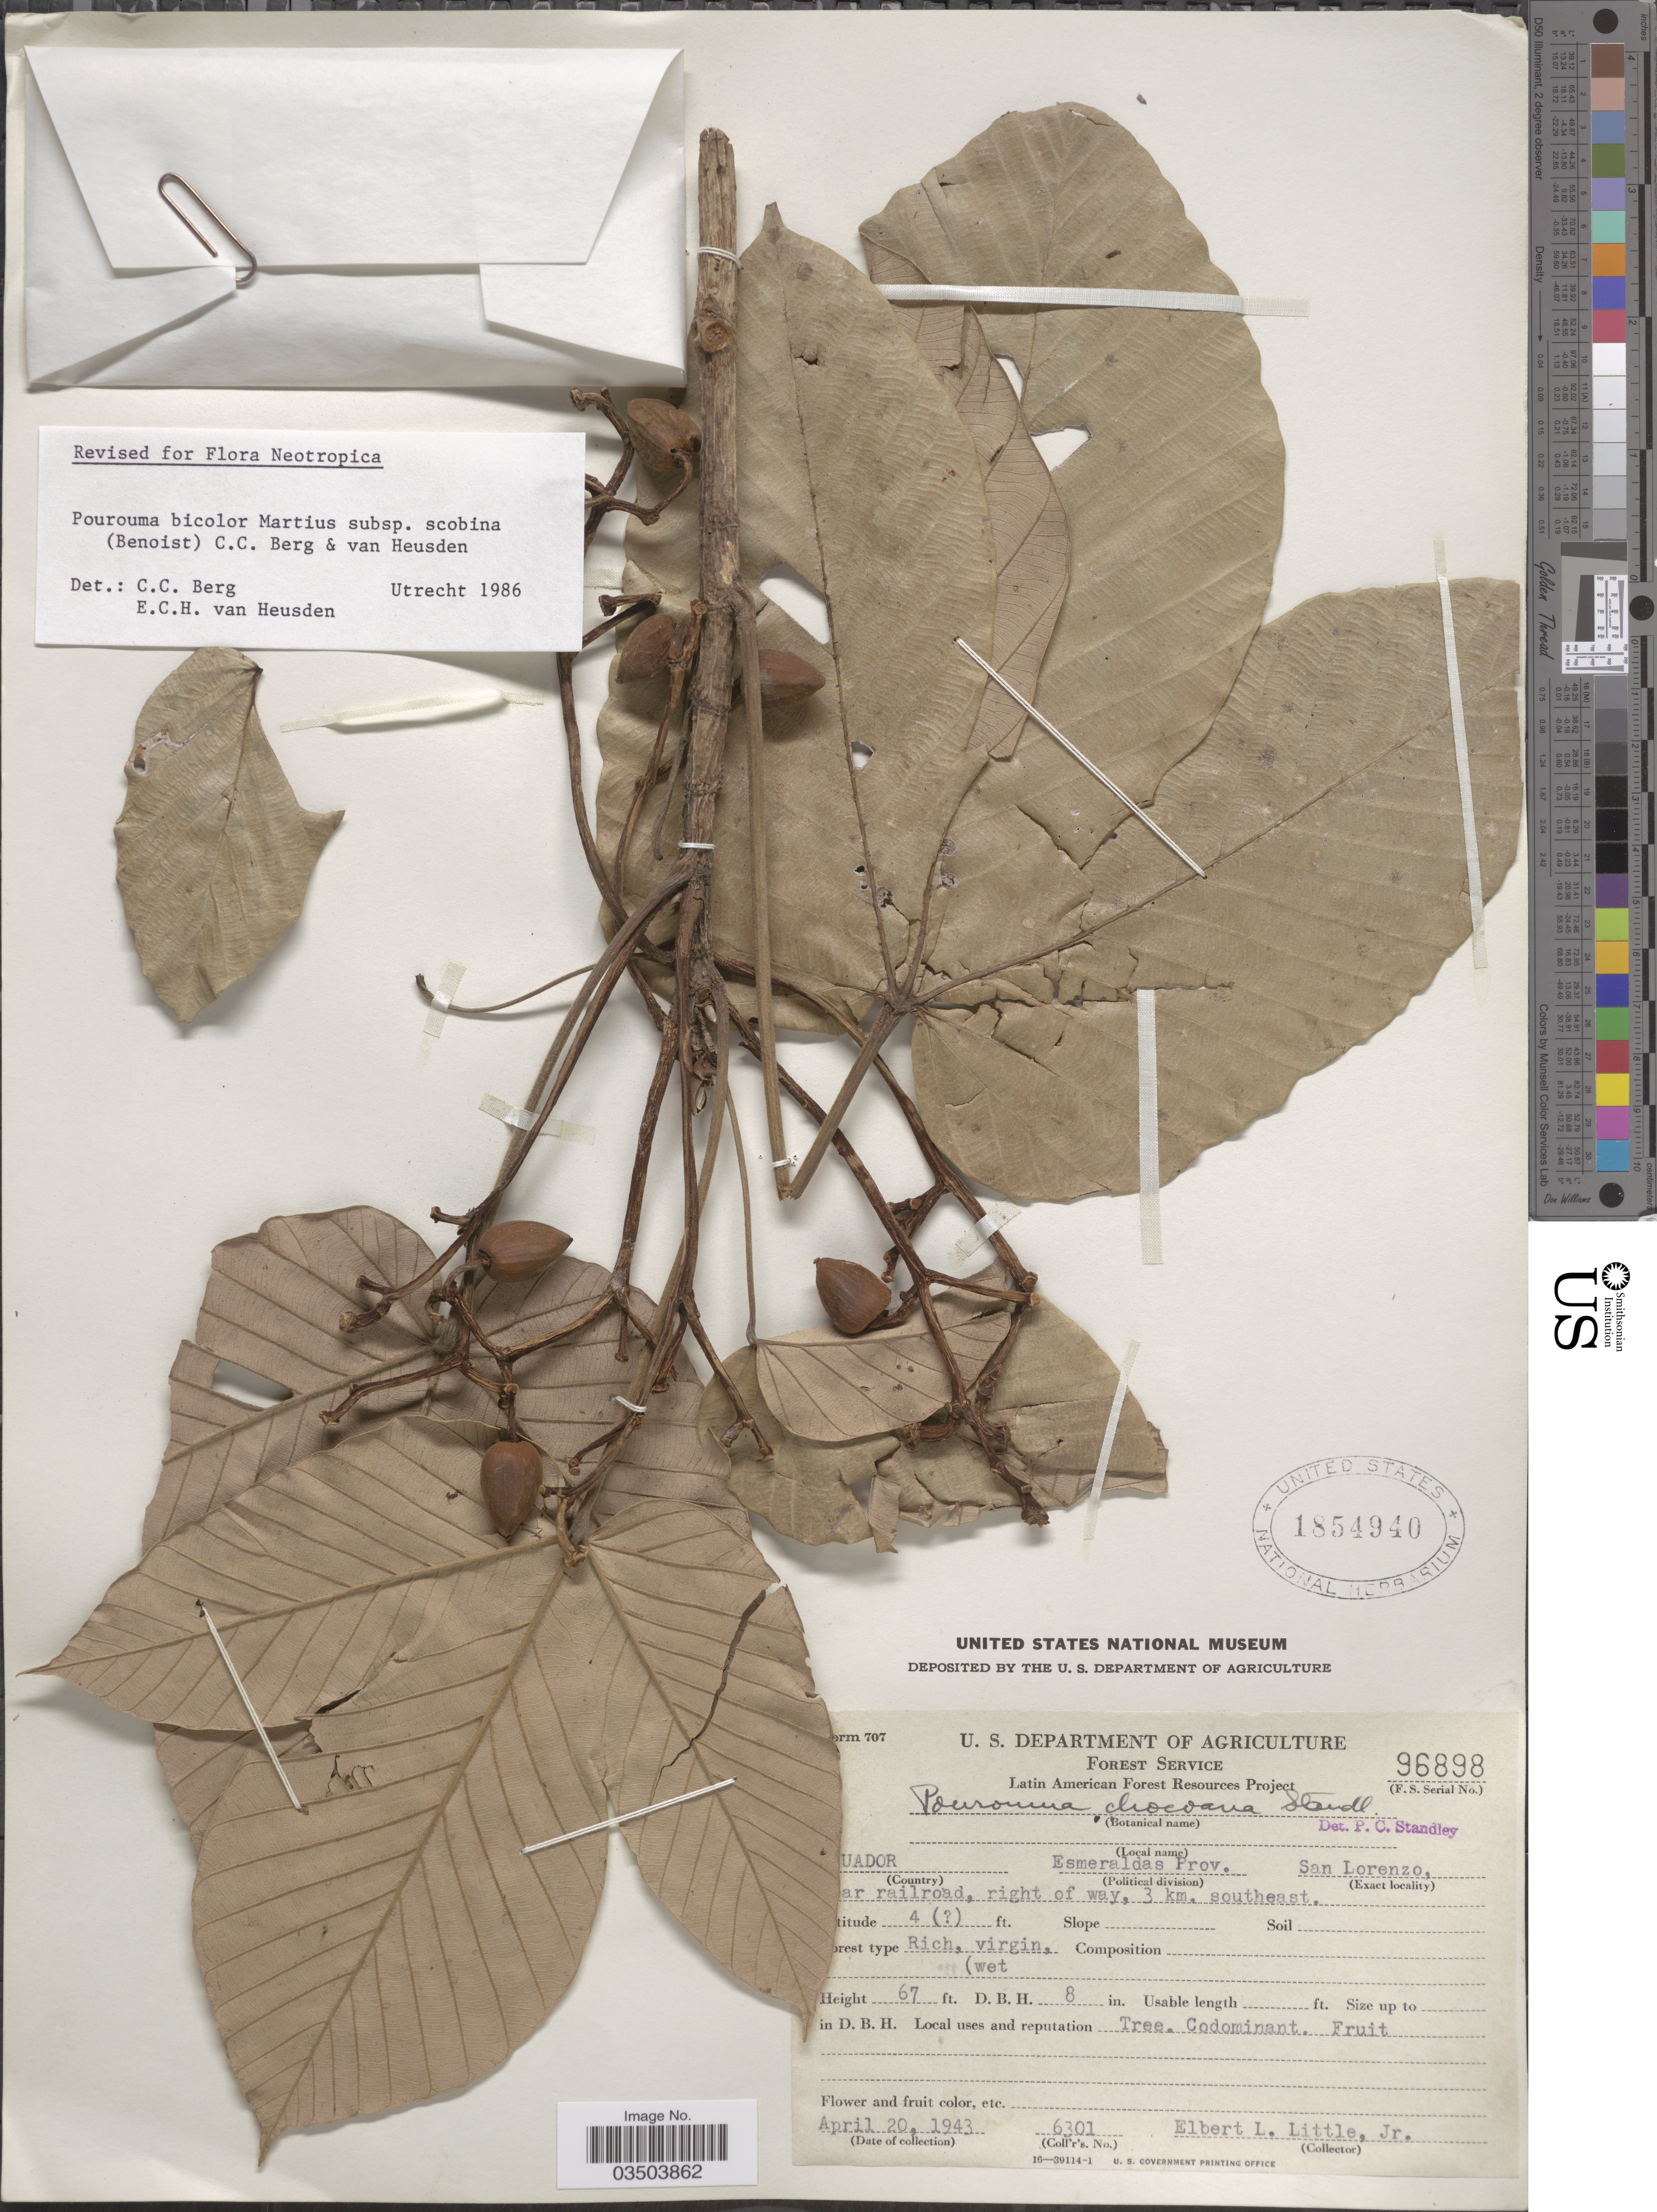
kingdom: Plantae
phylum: Tracheophyta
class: Magnoliopsida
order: Rosales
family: Urticaceae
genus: Pourouma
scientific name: Pourouma bicolor subsp. scobina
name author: (Benoist) C.C. Berg & Heusden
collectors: E. L. Little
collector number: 6301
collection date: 1943-04-20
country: Ecuador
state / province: Esmeraldas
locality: San Lorenzo, !ar railroad, right of way, 3 km. southeast.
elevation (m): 1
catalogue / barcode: US 1854940